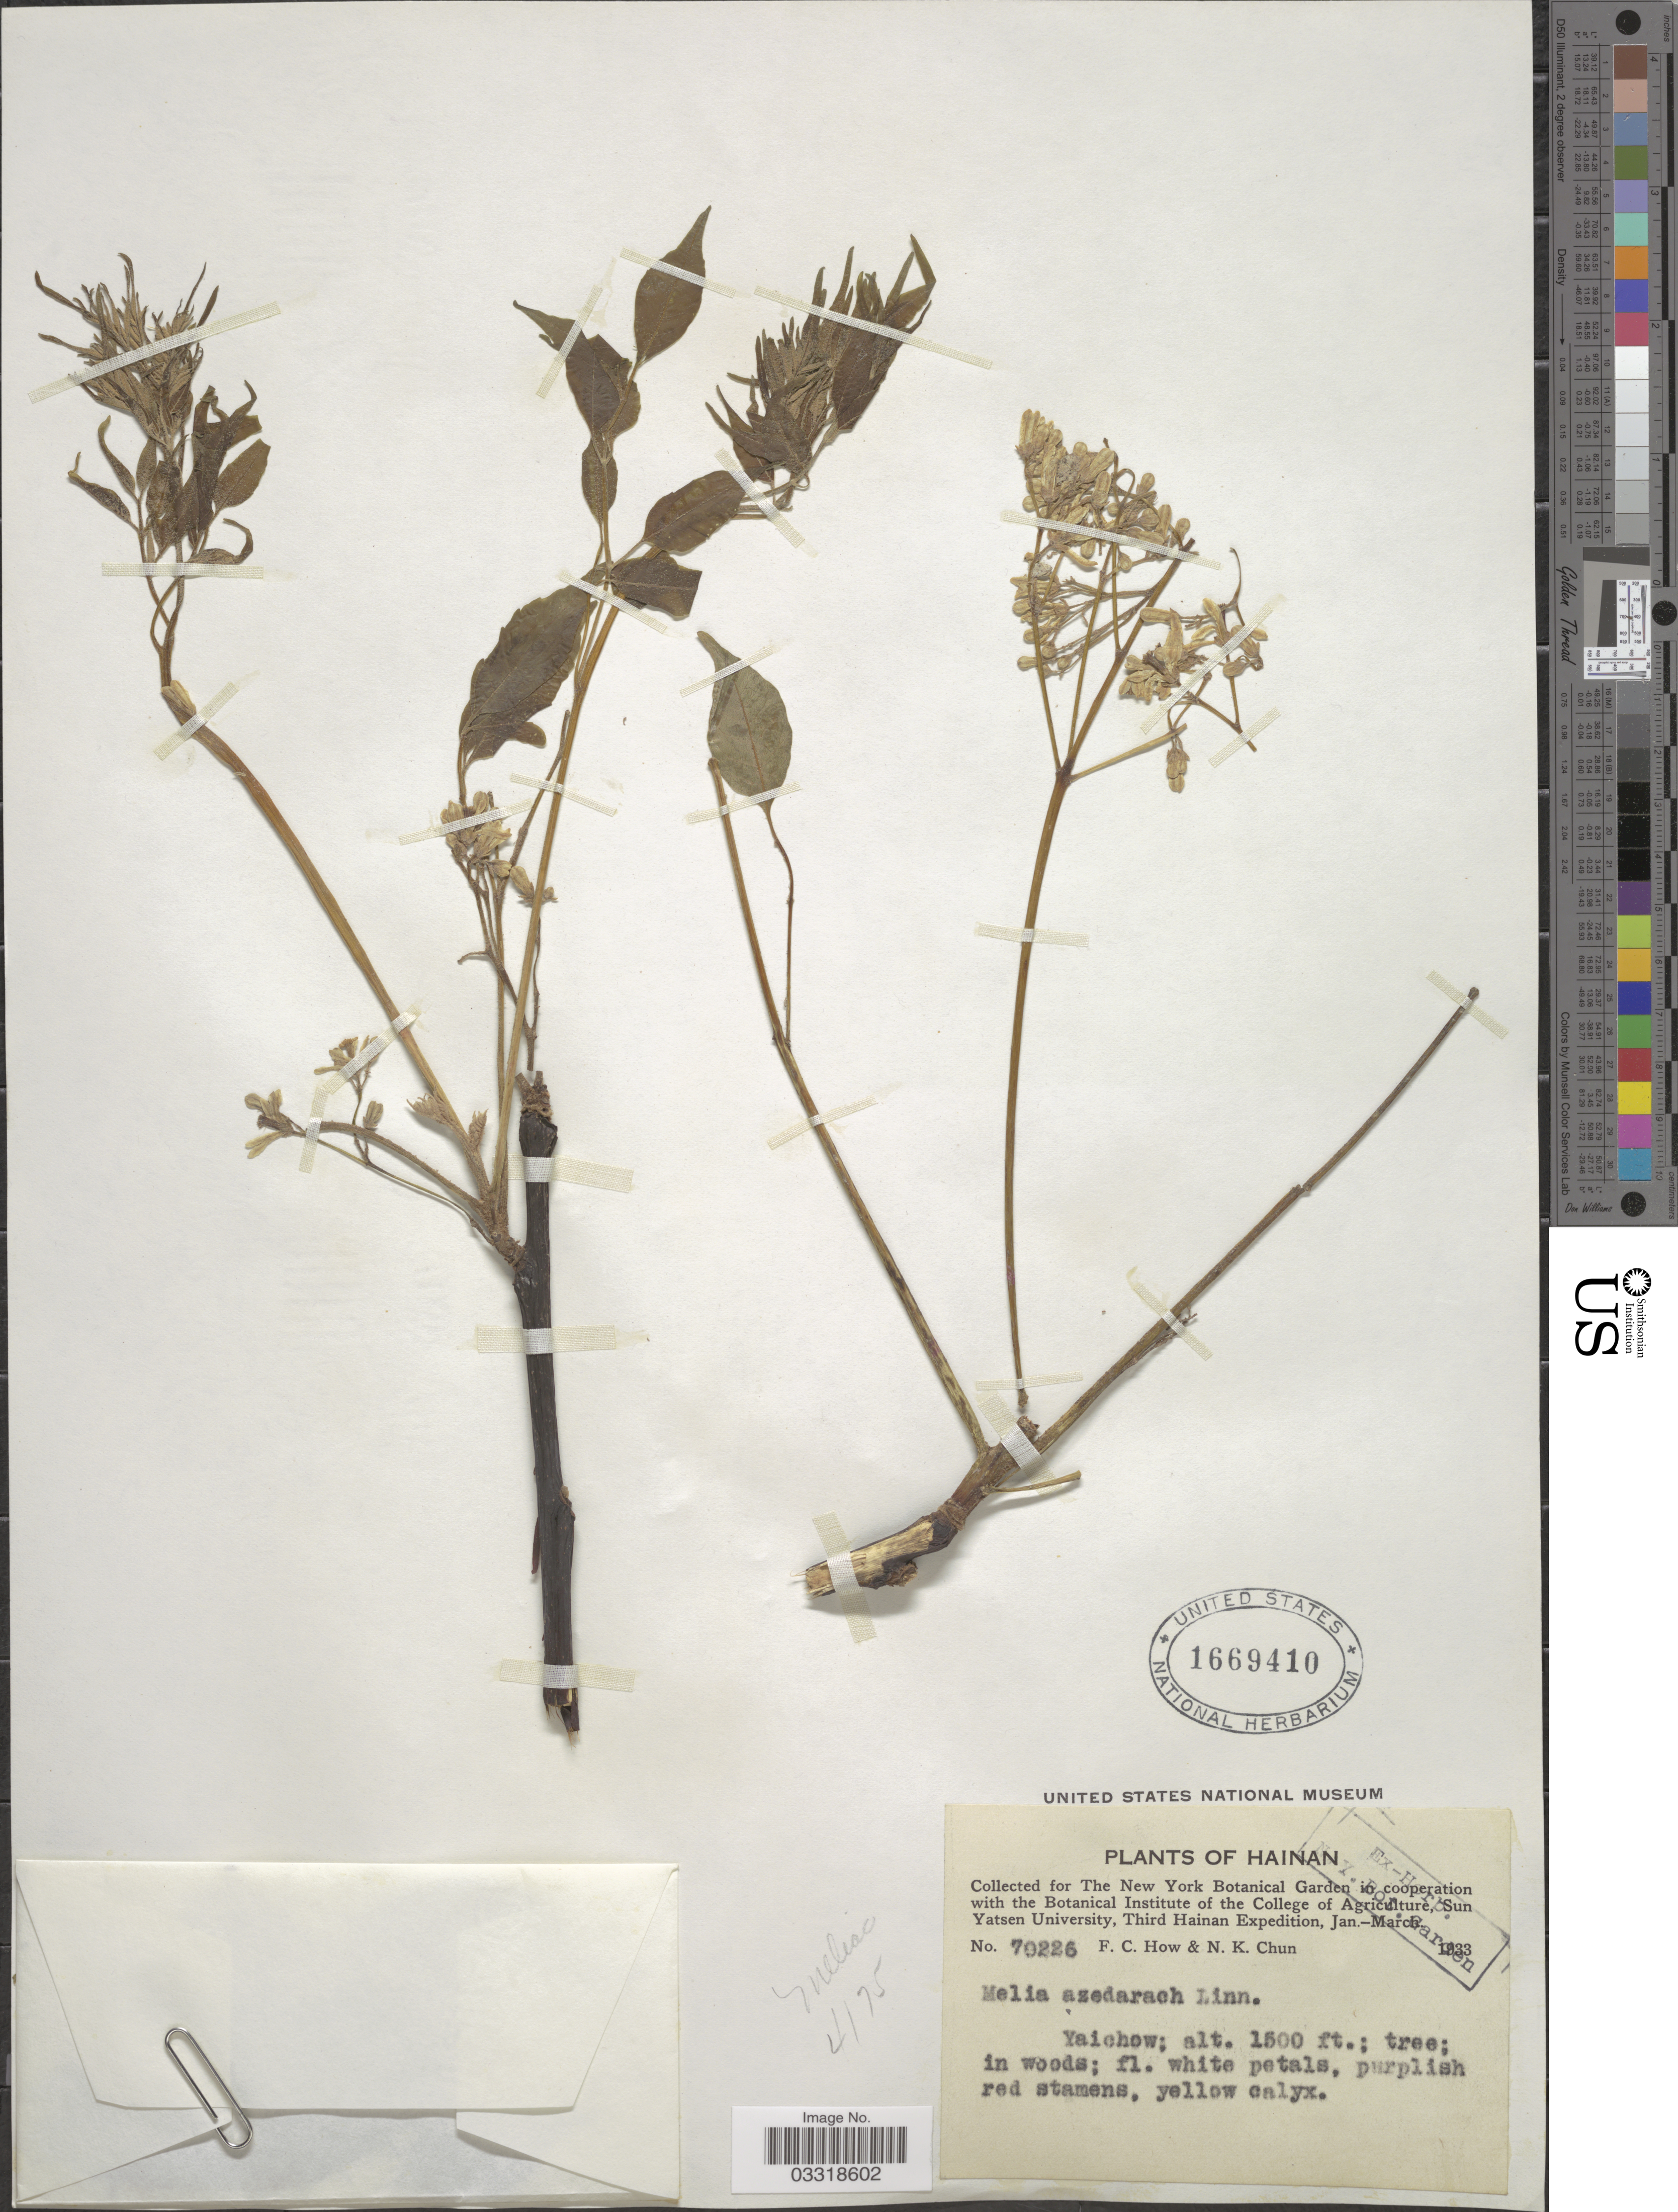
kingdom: Plantae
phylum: Tracheophyta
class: Magnoliopsida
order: Sapindales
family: Meliaceae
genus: Melia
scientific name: Melia azedarach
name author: L.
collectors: F. C. How & N. K. Chun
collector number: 70226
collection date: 1933-01/1933-03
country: China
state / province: Hainan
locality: Yaichow.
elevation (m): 457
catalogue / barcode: US 1669410